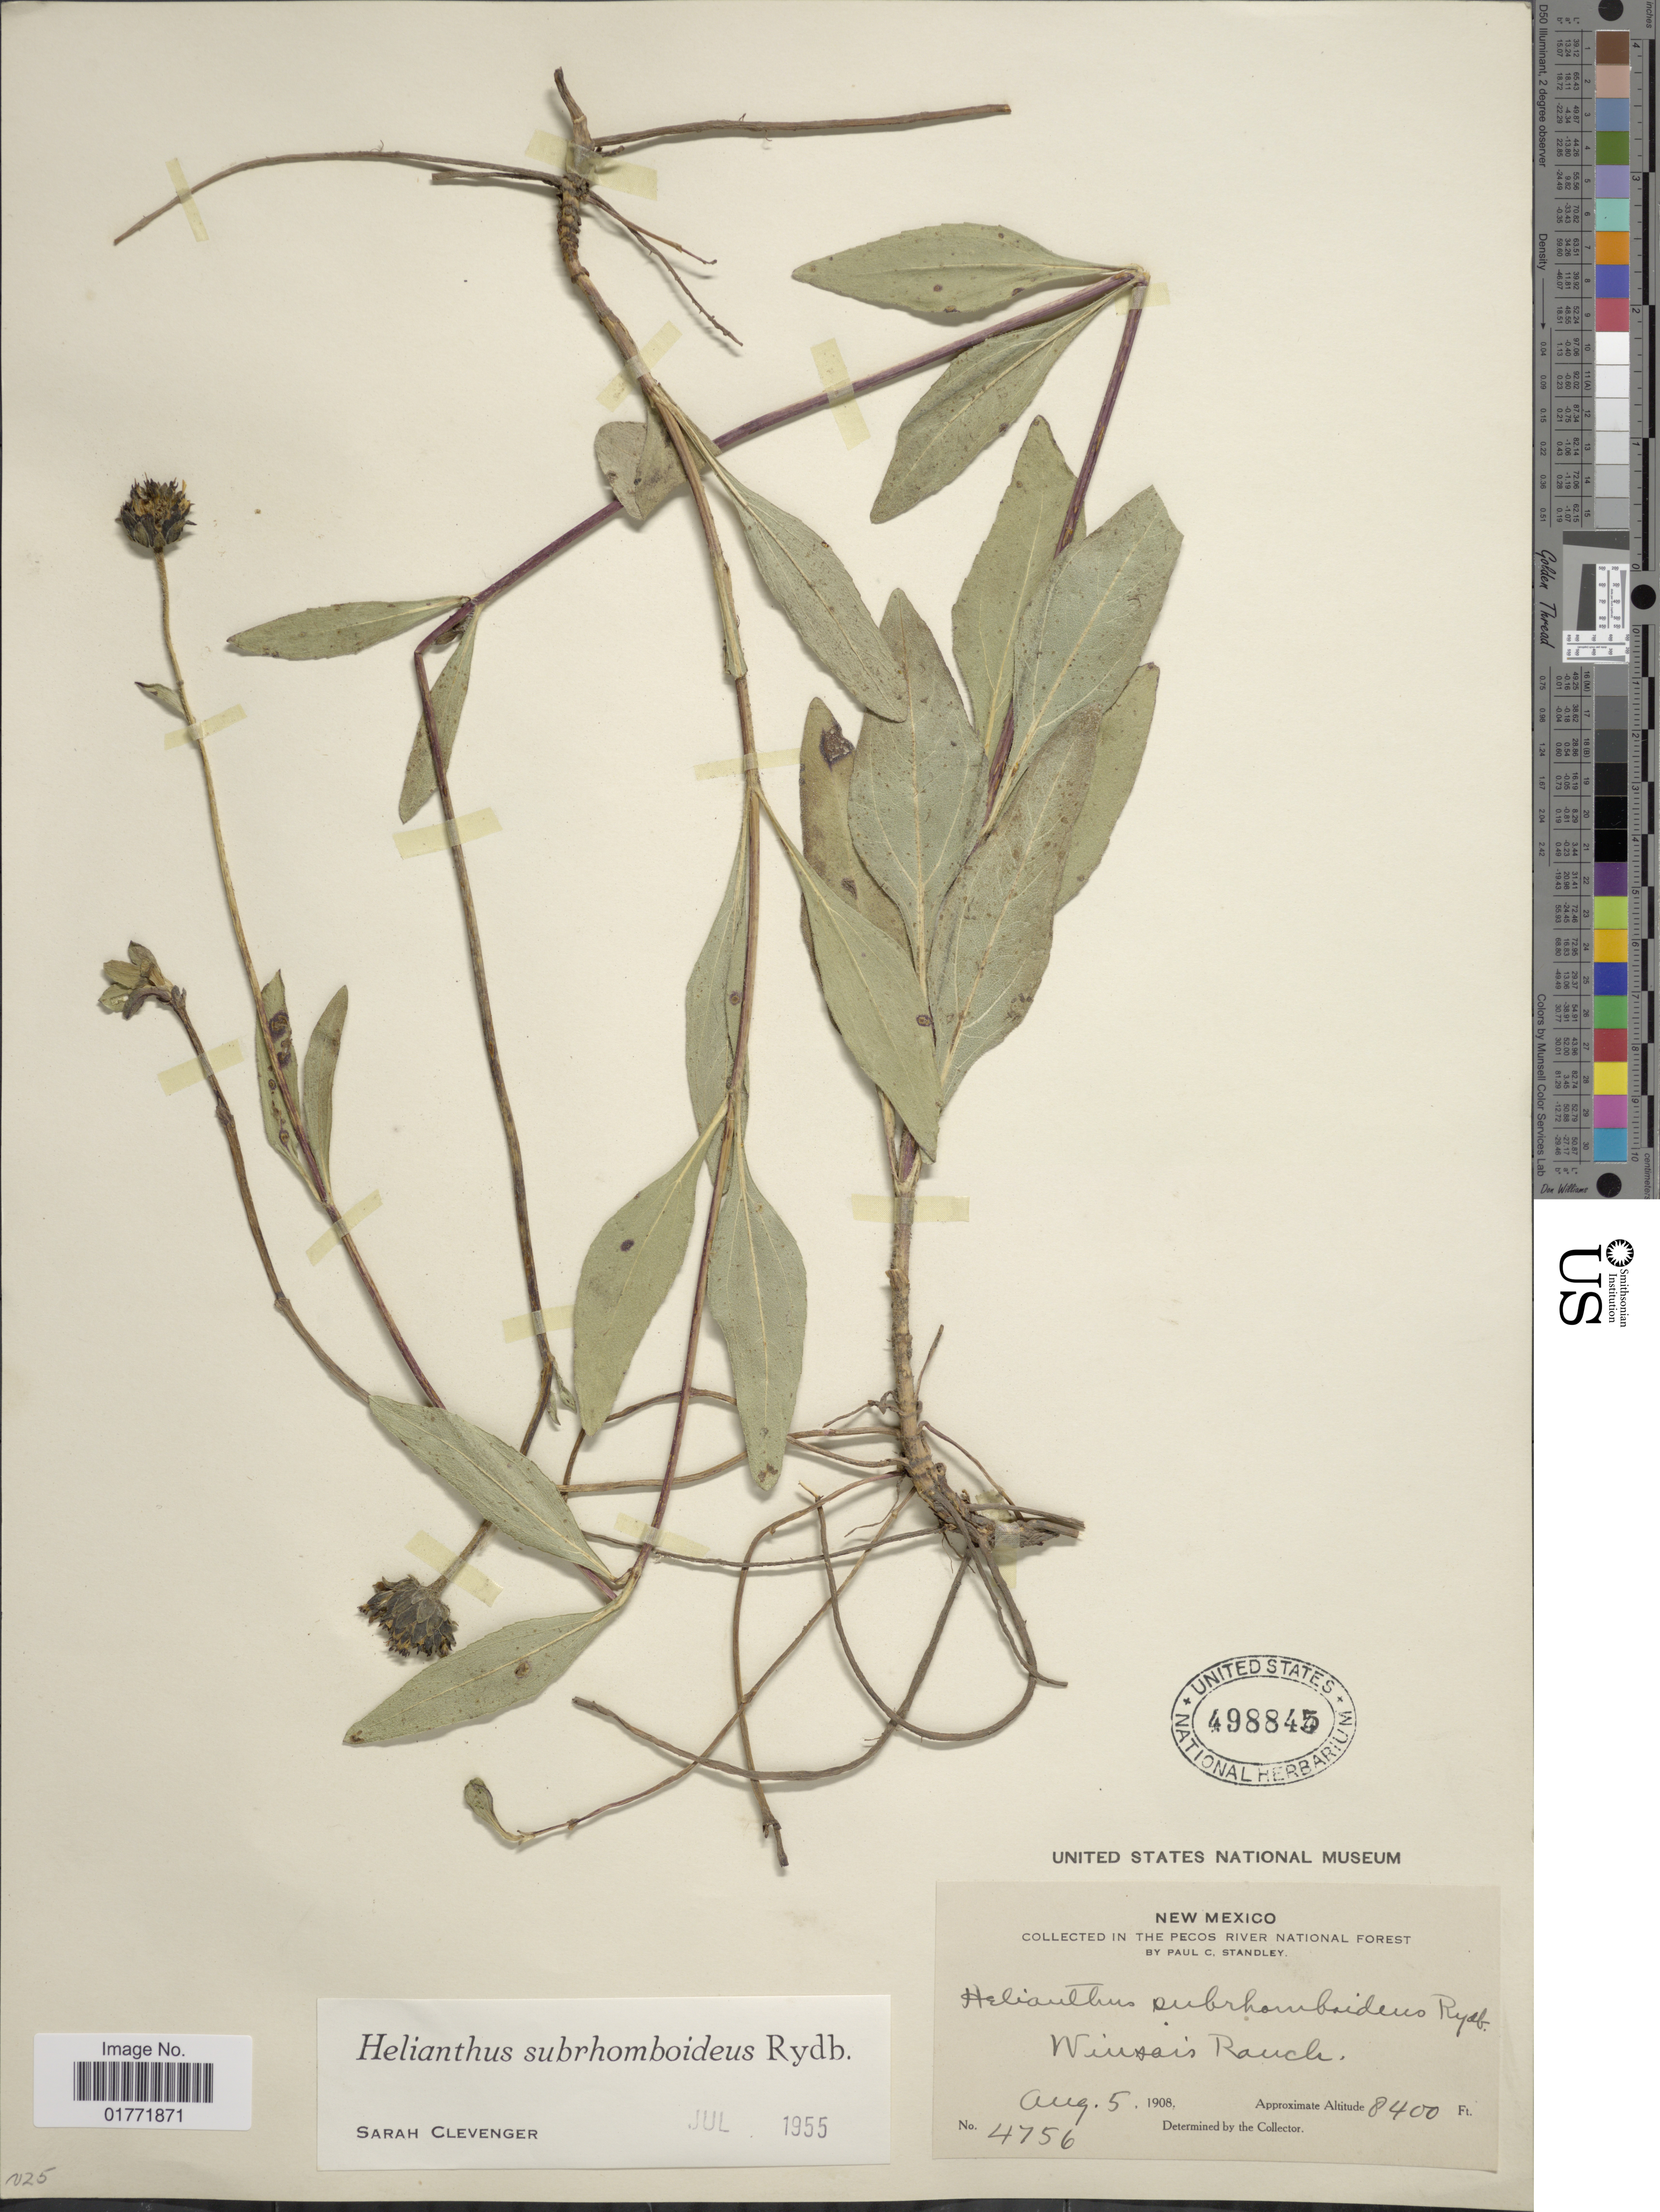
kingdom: Plantae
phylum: Tracheophyta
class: Magnoliopsida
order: Asterales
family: Asteraceae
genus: Helianthus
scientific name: Helianthus subrhomboideus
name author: Rydb.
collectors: P. C. Standley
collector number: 4756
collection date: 1908-08-05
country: United States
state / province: New Mexico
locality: New Mexico. Winsor's Ranch.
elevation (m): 2560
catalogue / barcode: US 498845